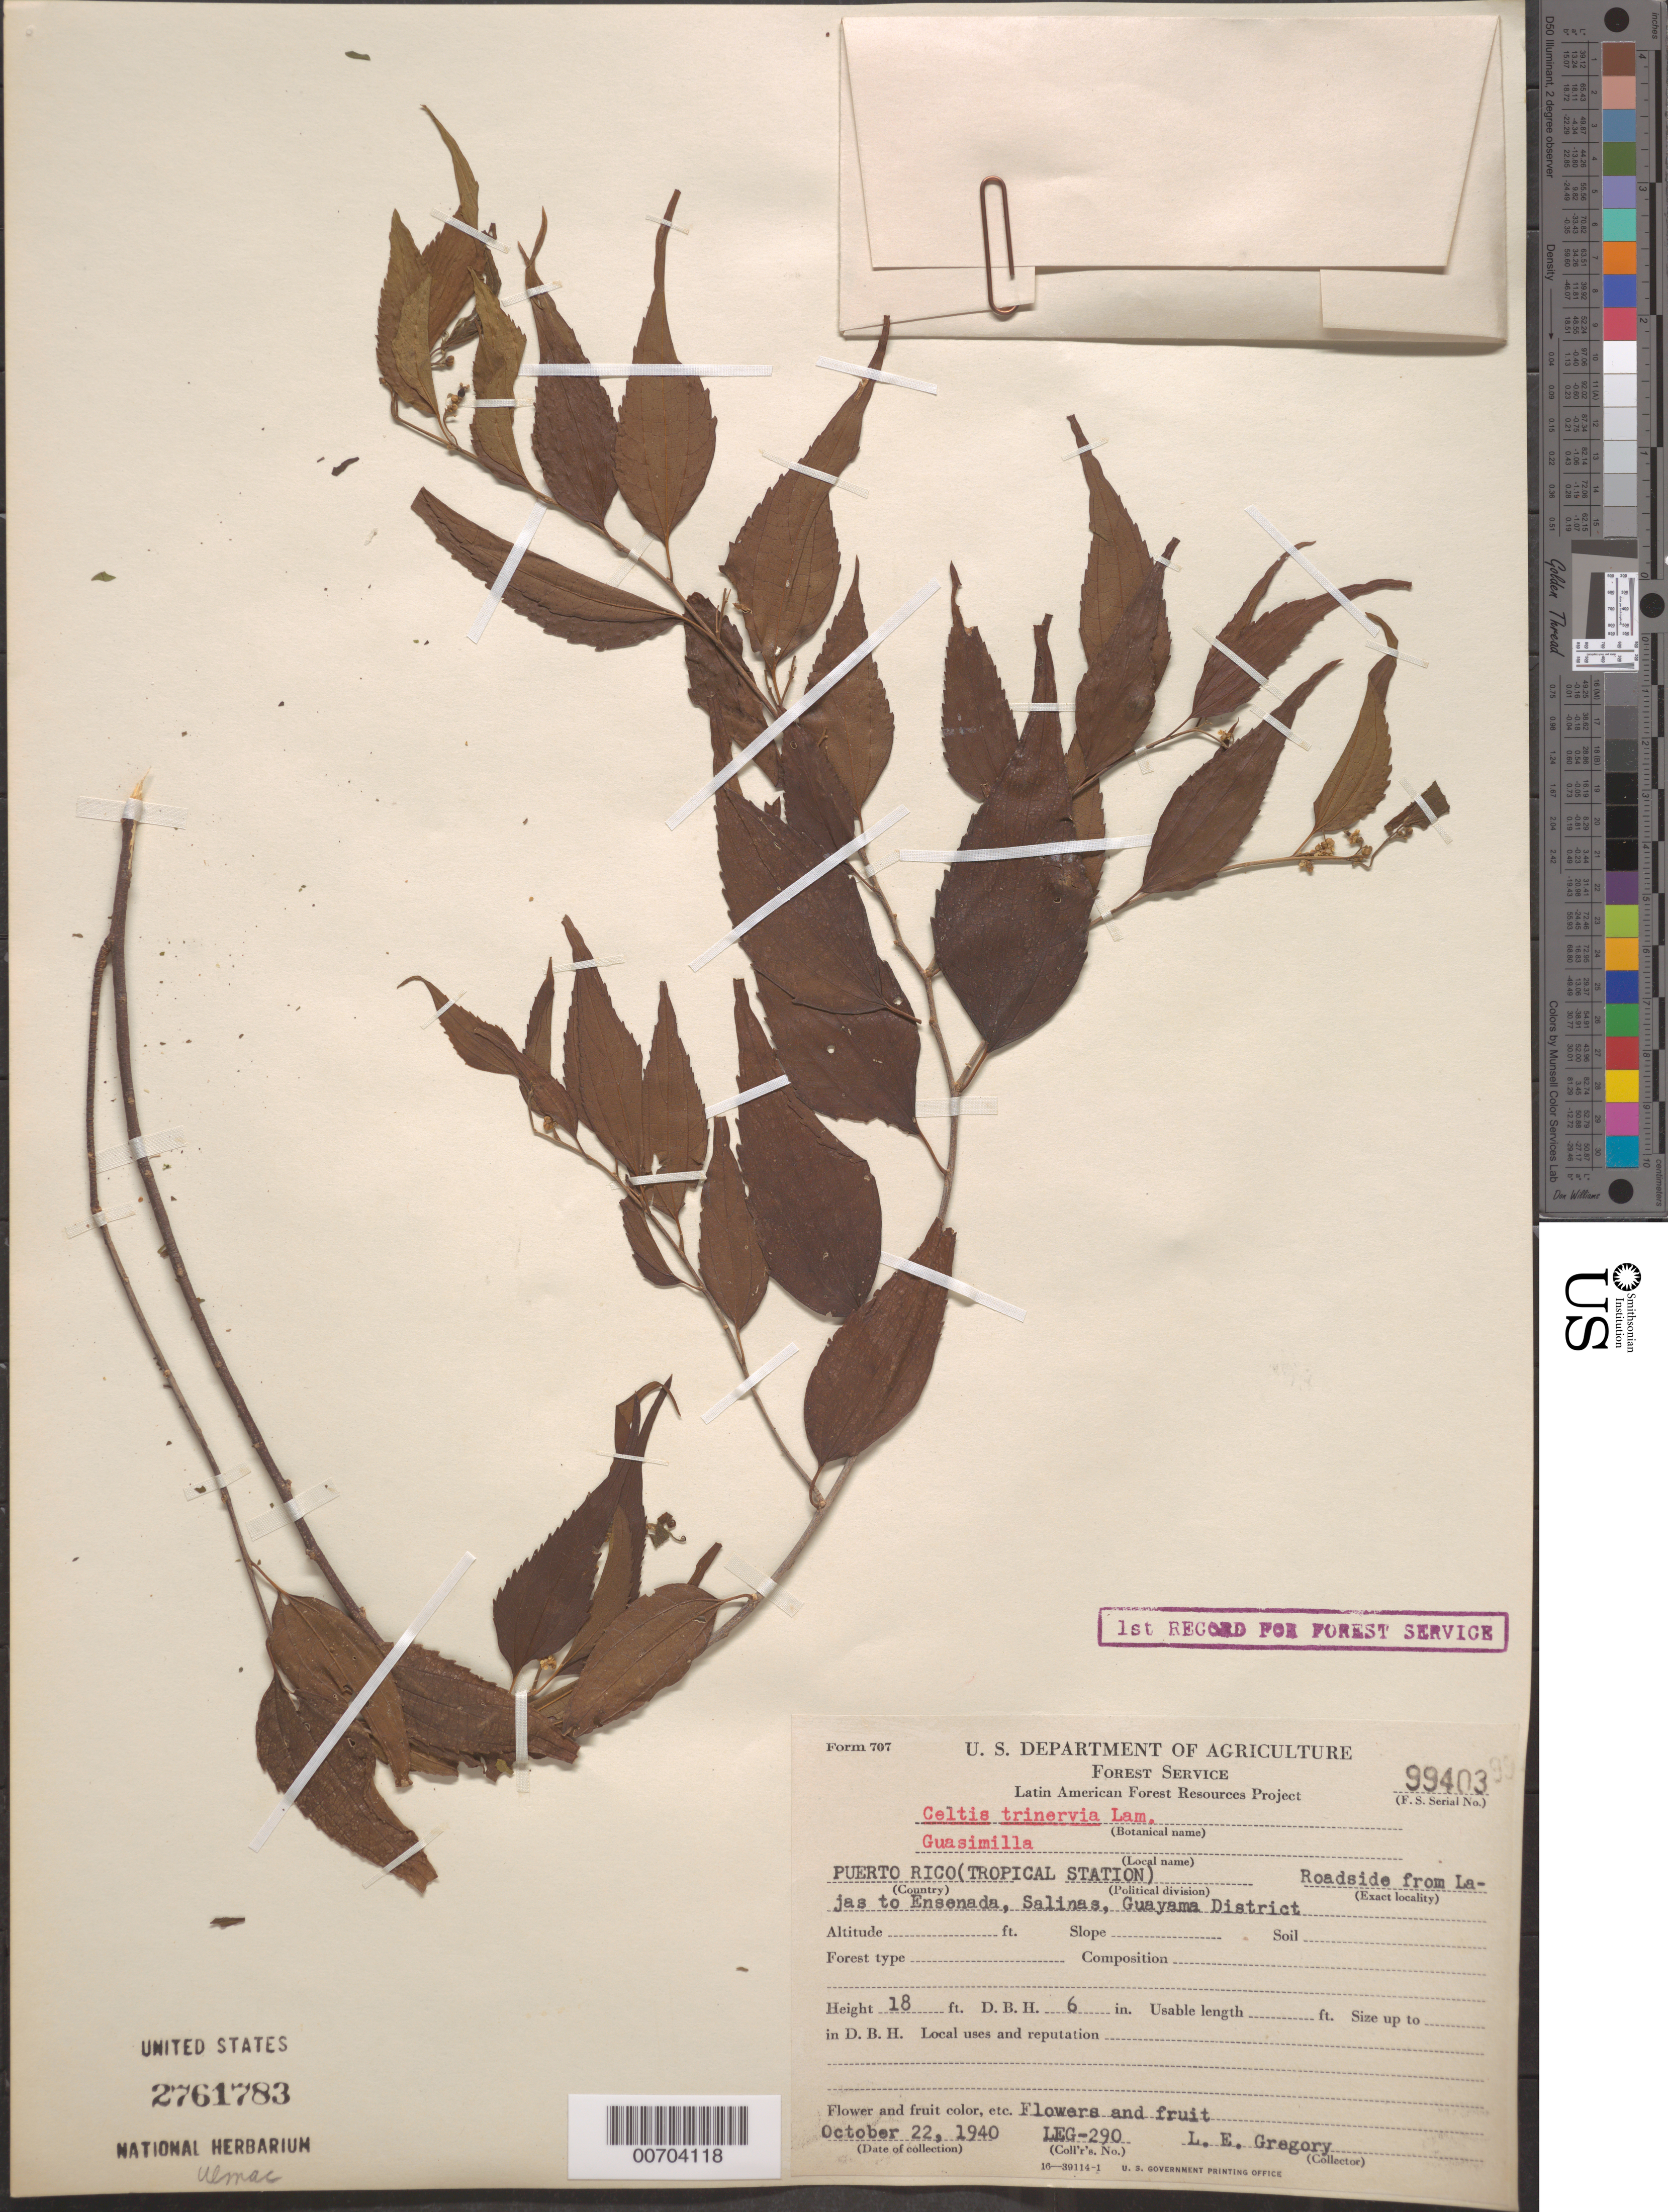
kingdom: Plantae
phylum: Tracheophyta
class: Magnoliopsida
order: Rosales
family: Cannabaceae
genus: Celtis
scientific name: Celtis trinervia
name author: Lam.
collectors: L. E. Gregory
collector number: LEG-290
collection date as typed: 22 Oct 1940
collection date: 1940-10-22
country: Puerto Rico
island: Greater Antilles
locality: Roadside from Lajas to Ensenada, Salinas, Guayama District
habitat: Roadside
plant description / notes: Common name: Guasimilla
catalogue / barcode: US 2761783